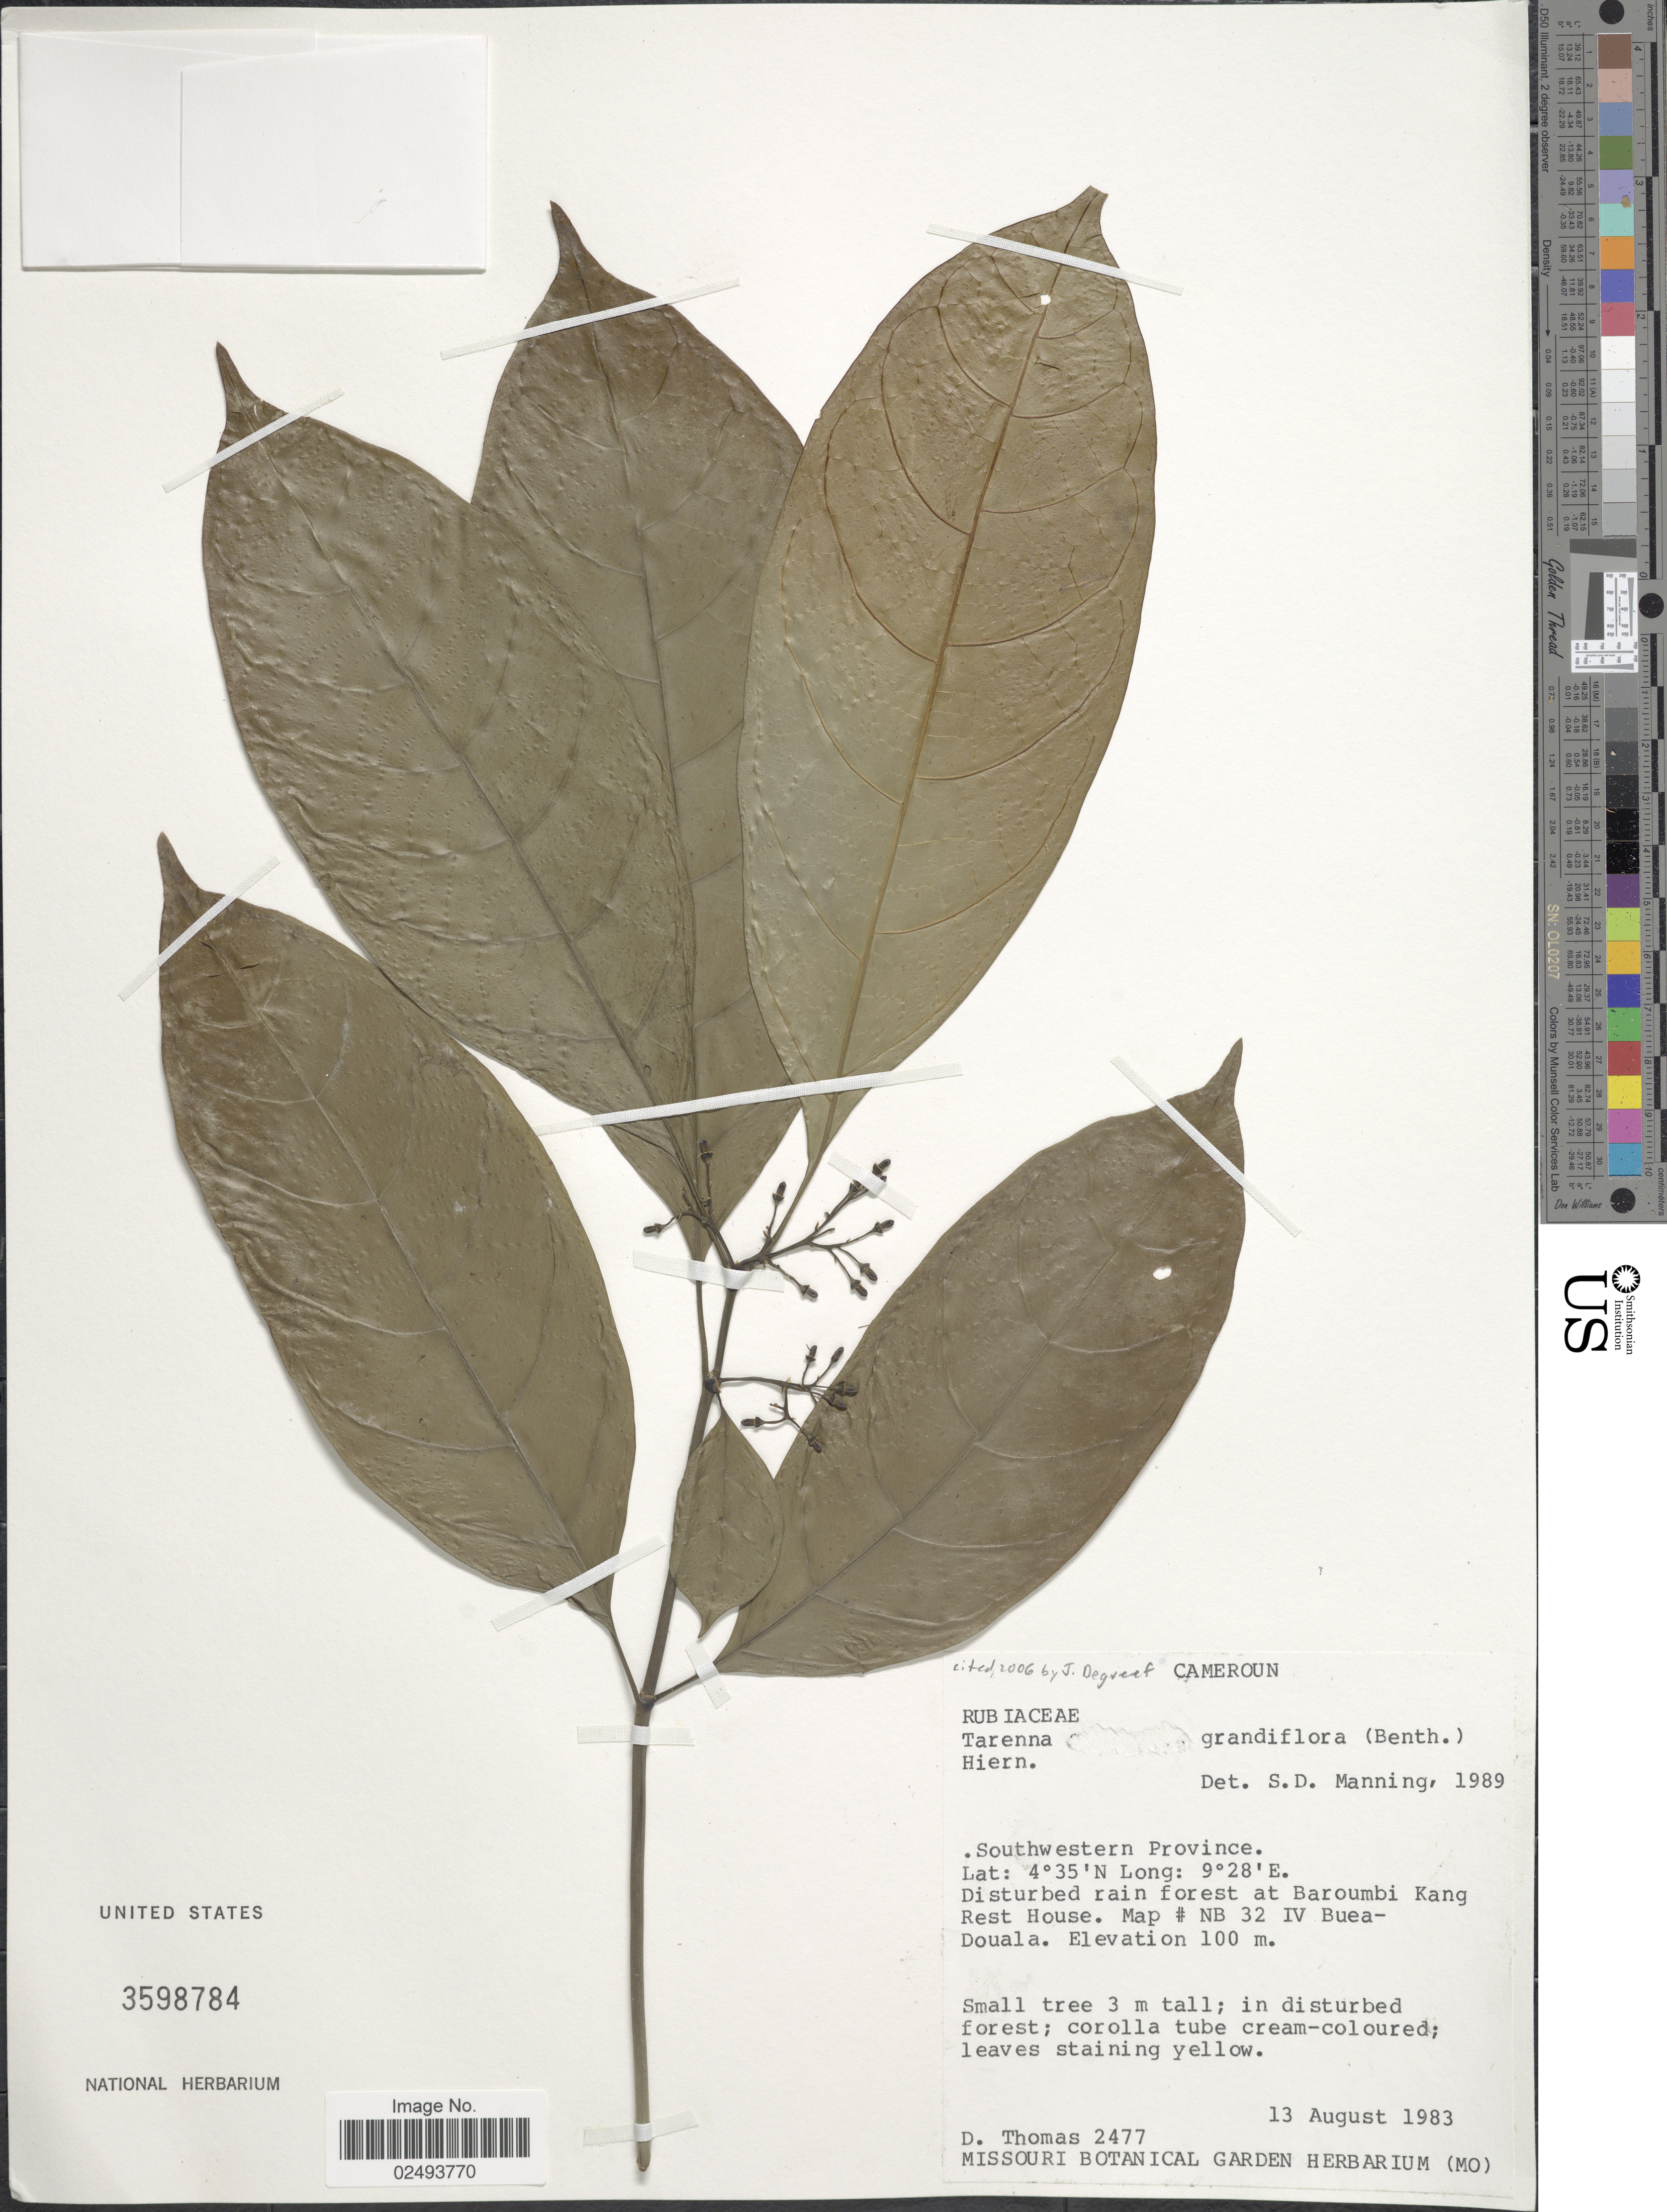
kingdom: Plantae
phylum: Tracheophyta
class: Magnoliopsida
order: Gentianales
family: Rubiaceae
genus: Tarenna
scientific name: Tarenna grandiflora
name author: (Benth.) Hiern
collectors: D. Thomas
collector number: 2477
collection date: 1983-08-13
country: Cameroon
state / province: Sud-Ouest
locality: Cameroun, Southwestern Province, at Baroumbi Kang Rest House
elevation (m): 100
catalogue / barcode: US 3598784